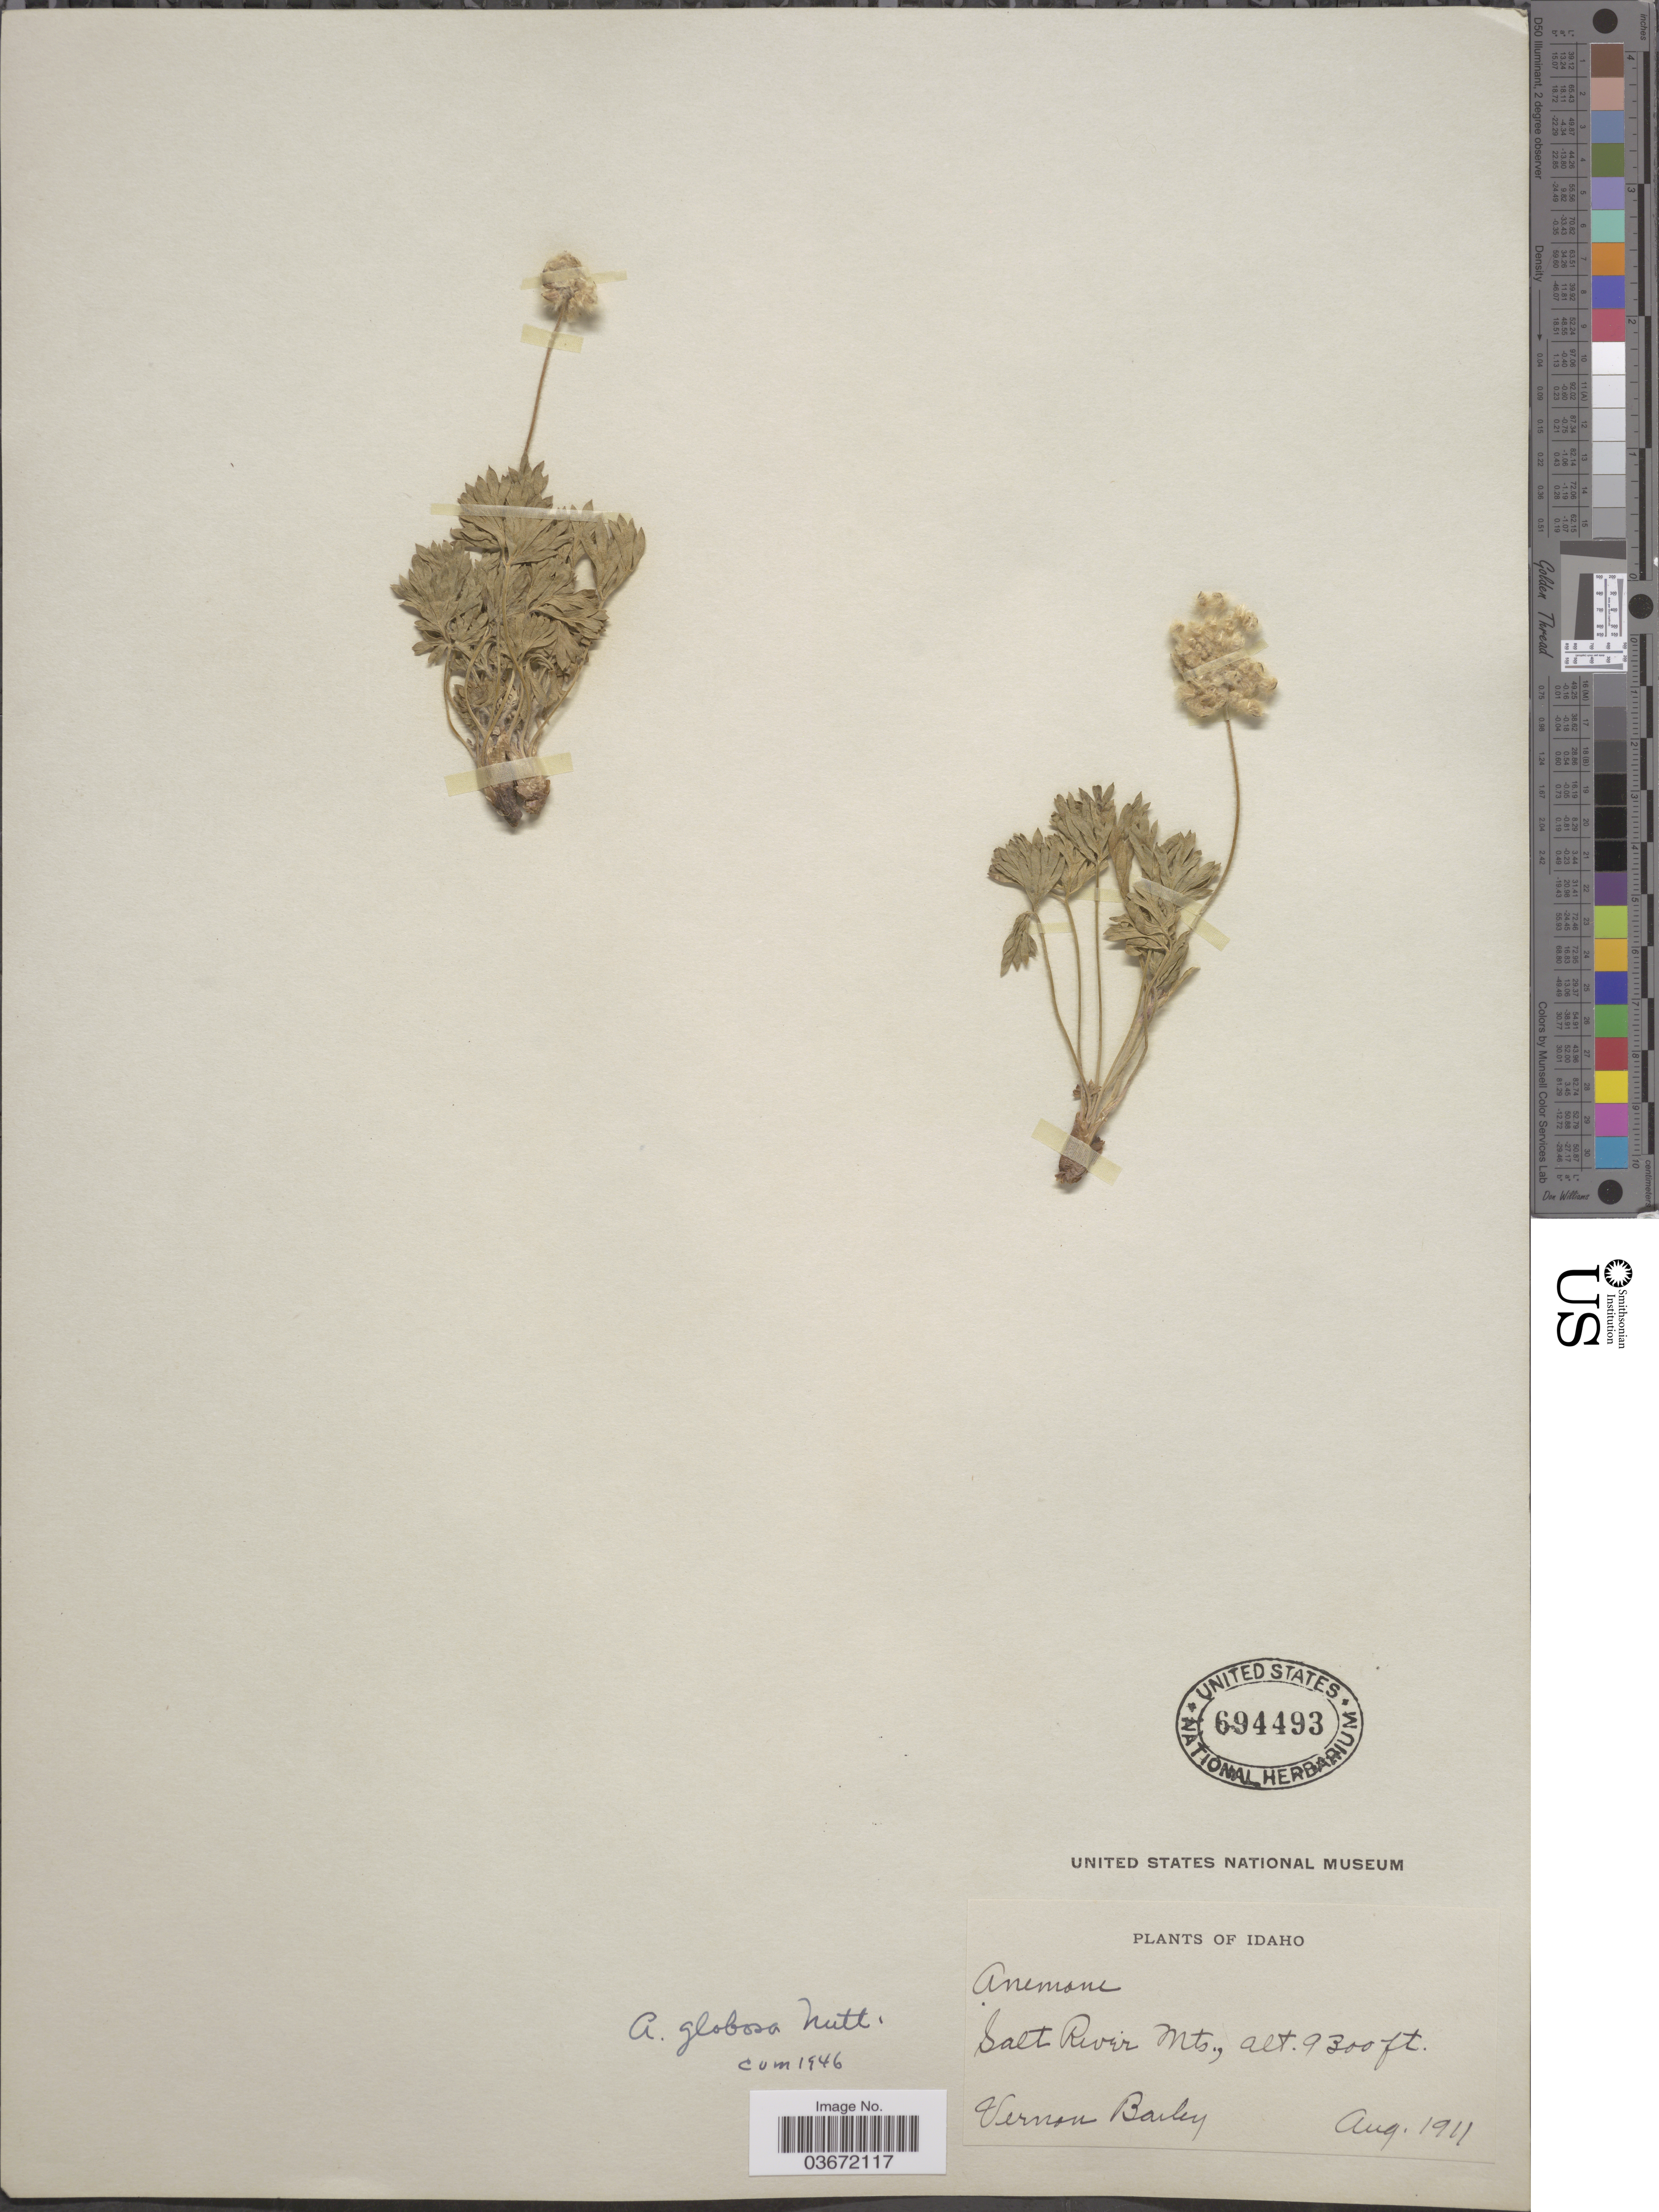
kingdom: Plantae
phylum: Tracheophyta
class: Magnoliopsida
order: Ranunculales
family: Ranunculaceae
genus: Anemone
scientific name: Anemone multifida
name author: Poir.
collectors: V. O. Bailey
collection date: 1911-08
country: United States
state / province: Idaho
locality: Salt River Mts.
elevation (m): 2835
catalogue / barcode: US 694493